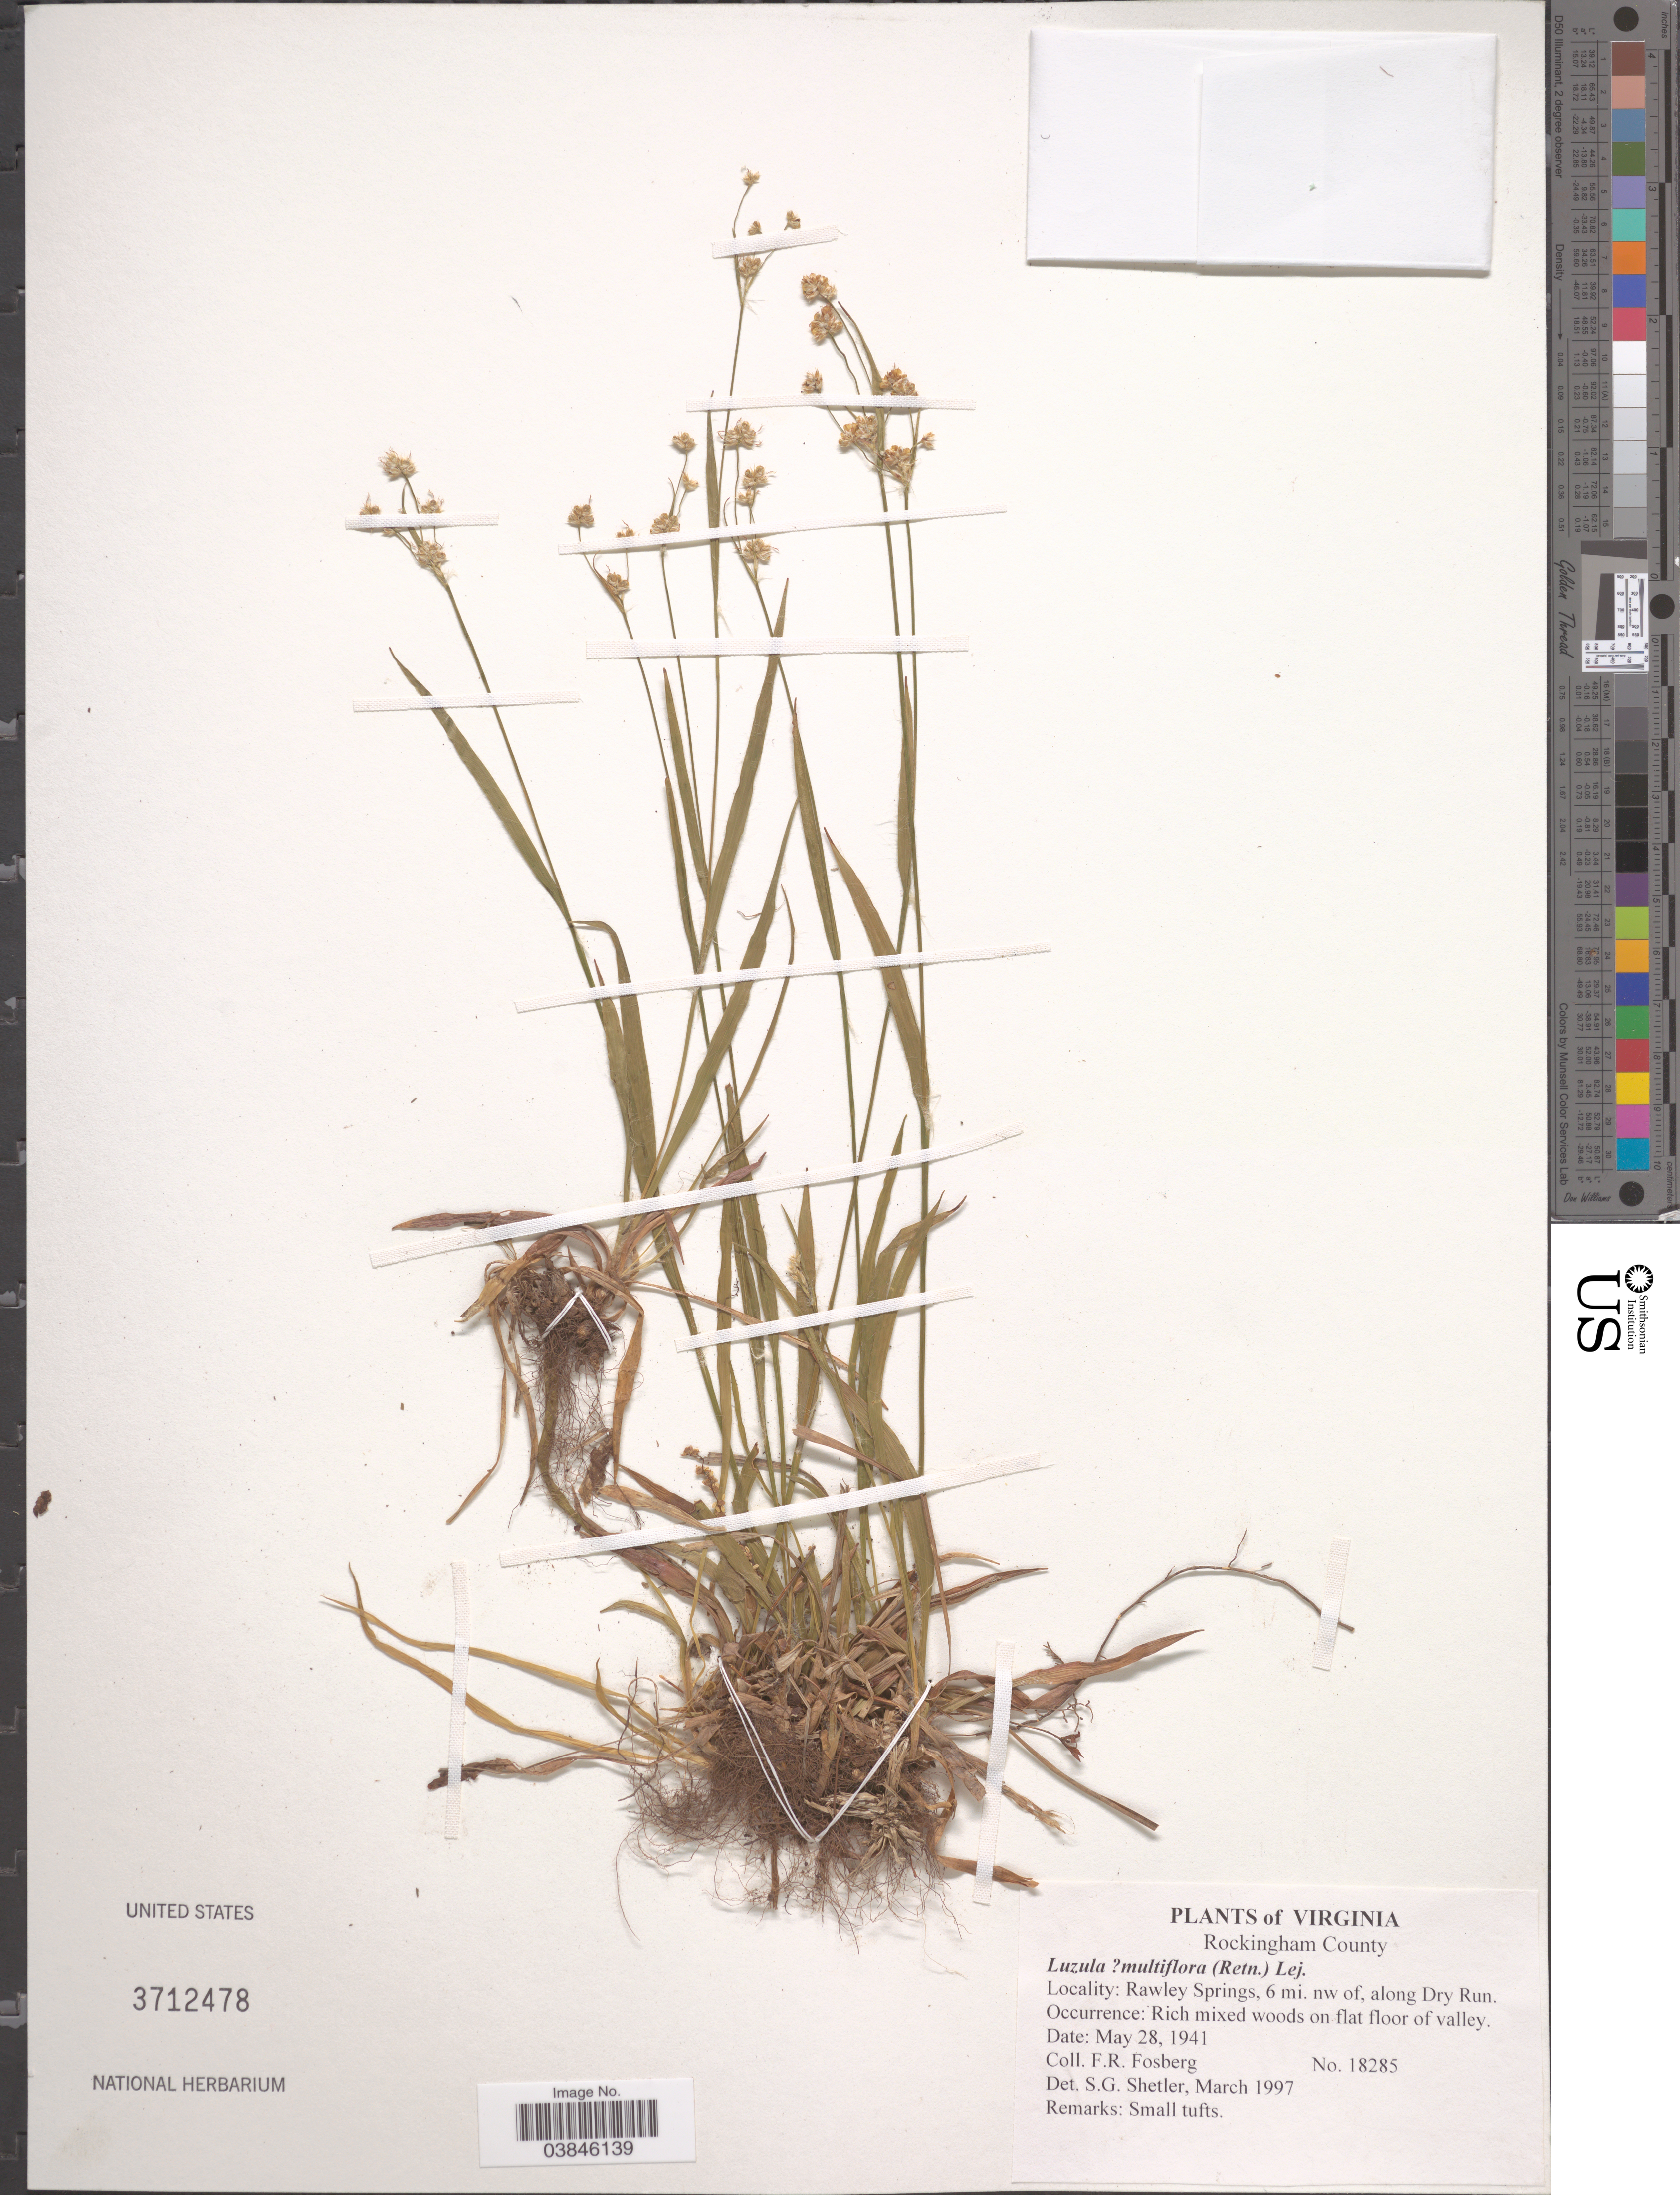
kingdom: Plantae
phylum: Tracheophyta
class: Liliopsida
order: Poales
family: Juncaceae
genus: Luzula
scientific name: Luzula multiflora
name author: (Ehrh.) Lej.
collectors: F. R. Fosberg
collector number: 18285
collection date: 1941-05-28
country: United States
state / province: Virginia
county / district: Rockingham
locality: Rawley Springs, 6 mi. nw of, along Dry Run.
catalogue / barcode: US 3712478